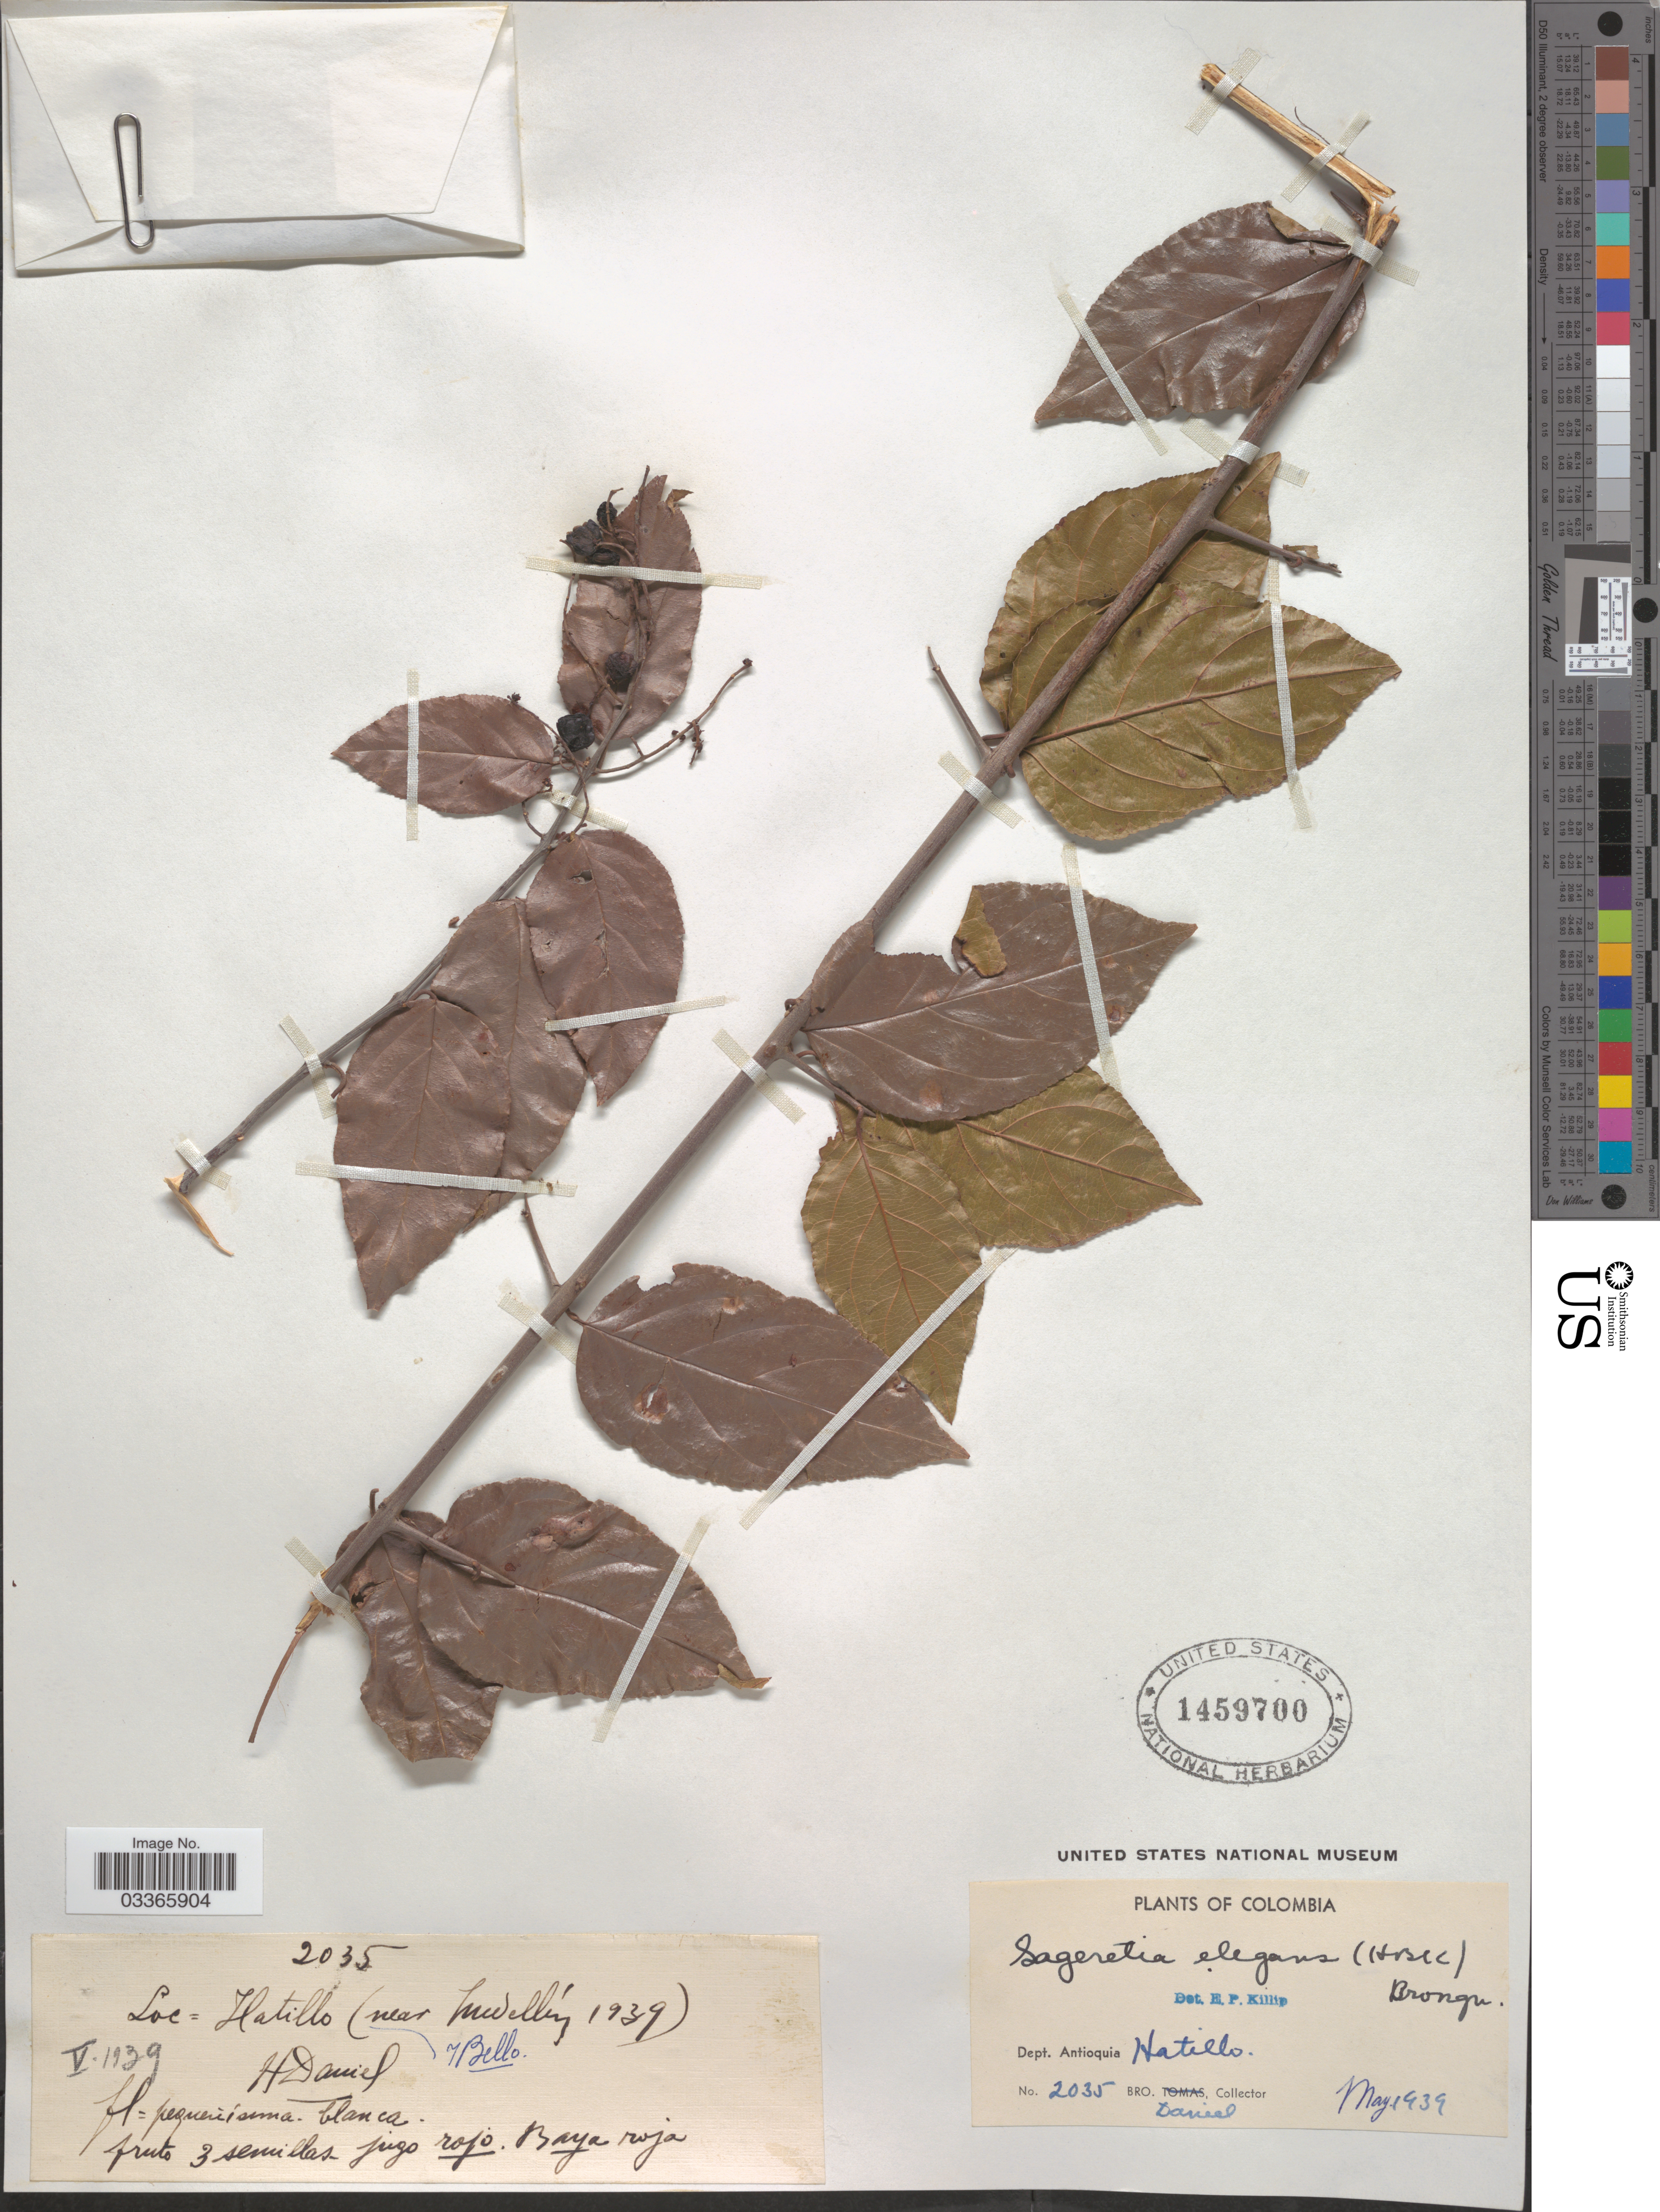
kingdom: Plantae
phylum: Tracheophyta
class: Magnoliopsida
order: Rosales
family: Rhamnaceae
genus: Sageretia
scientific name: Sageretia elegans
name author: (Kunth) Brongn.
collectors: Bro. Daniel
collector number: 2035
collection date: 1939-05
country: Colombia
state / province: Antioquia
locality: Dept. Antioquia Hatillo (near Medellin).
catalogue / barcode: US 1459700